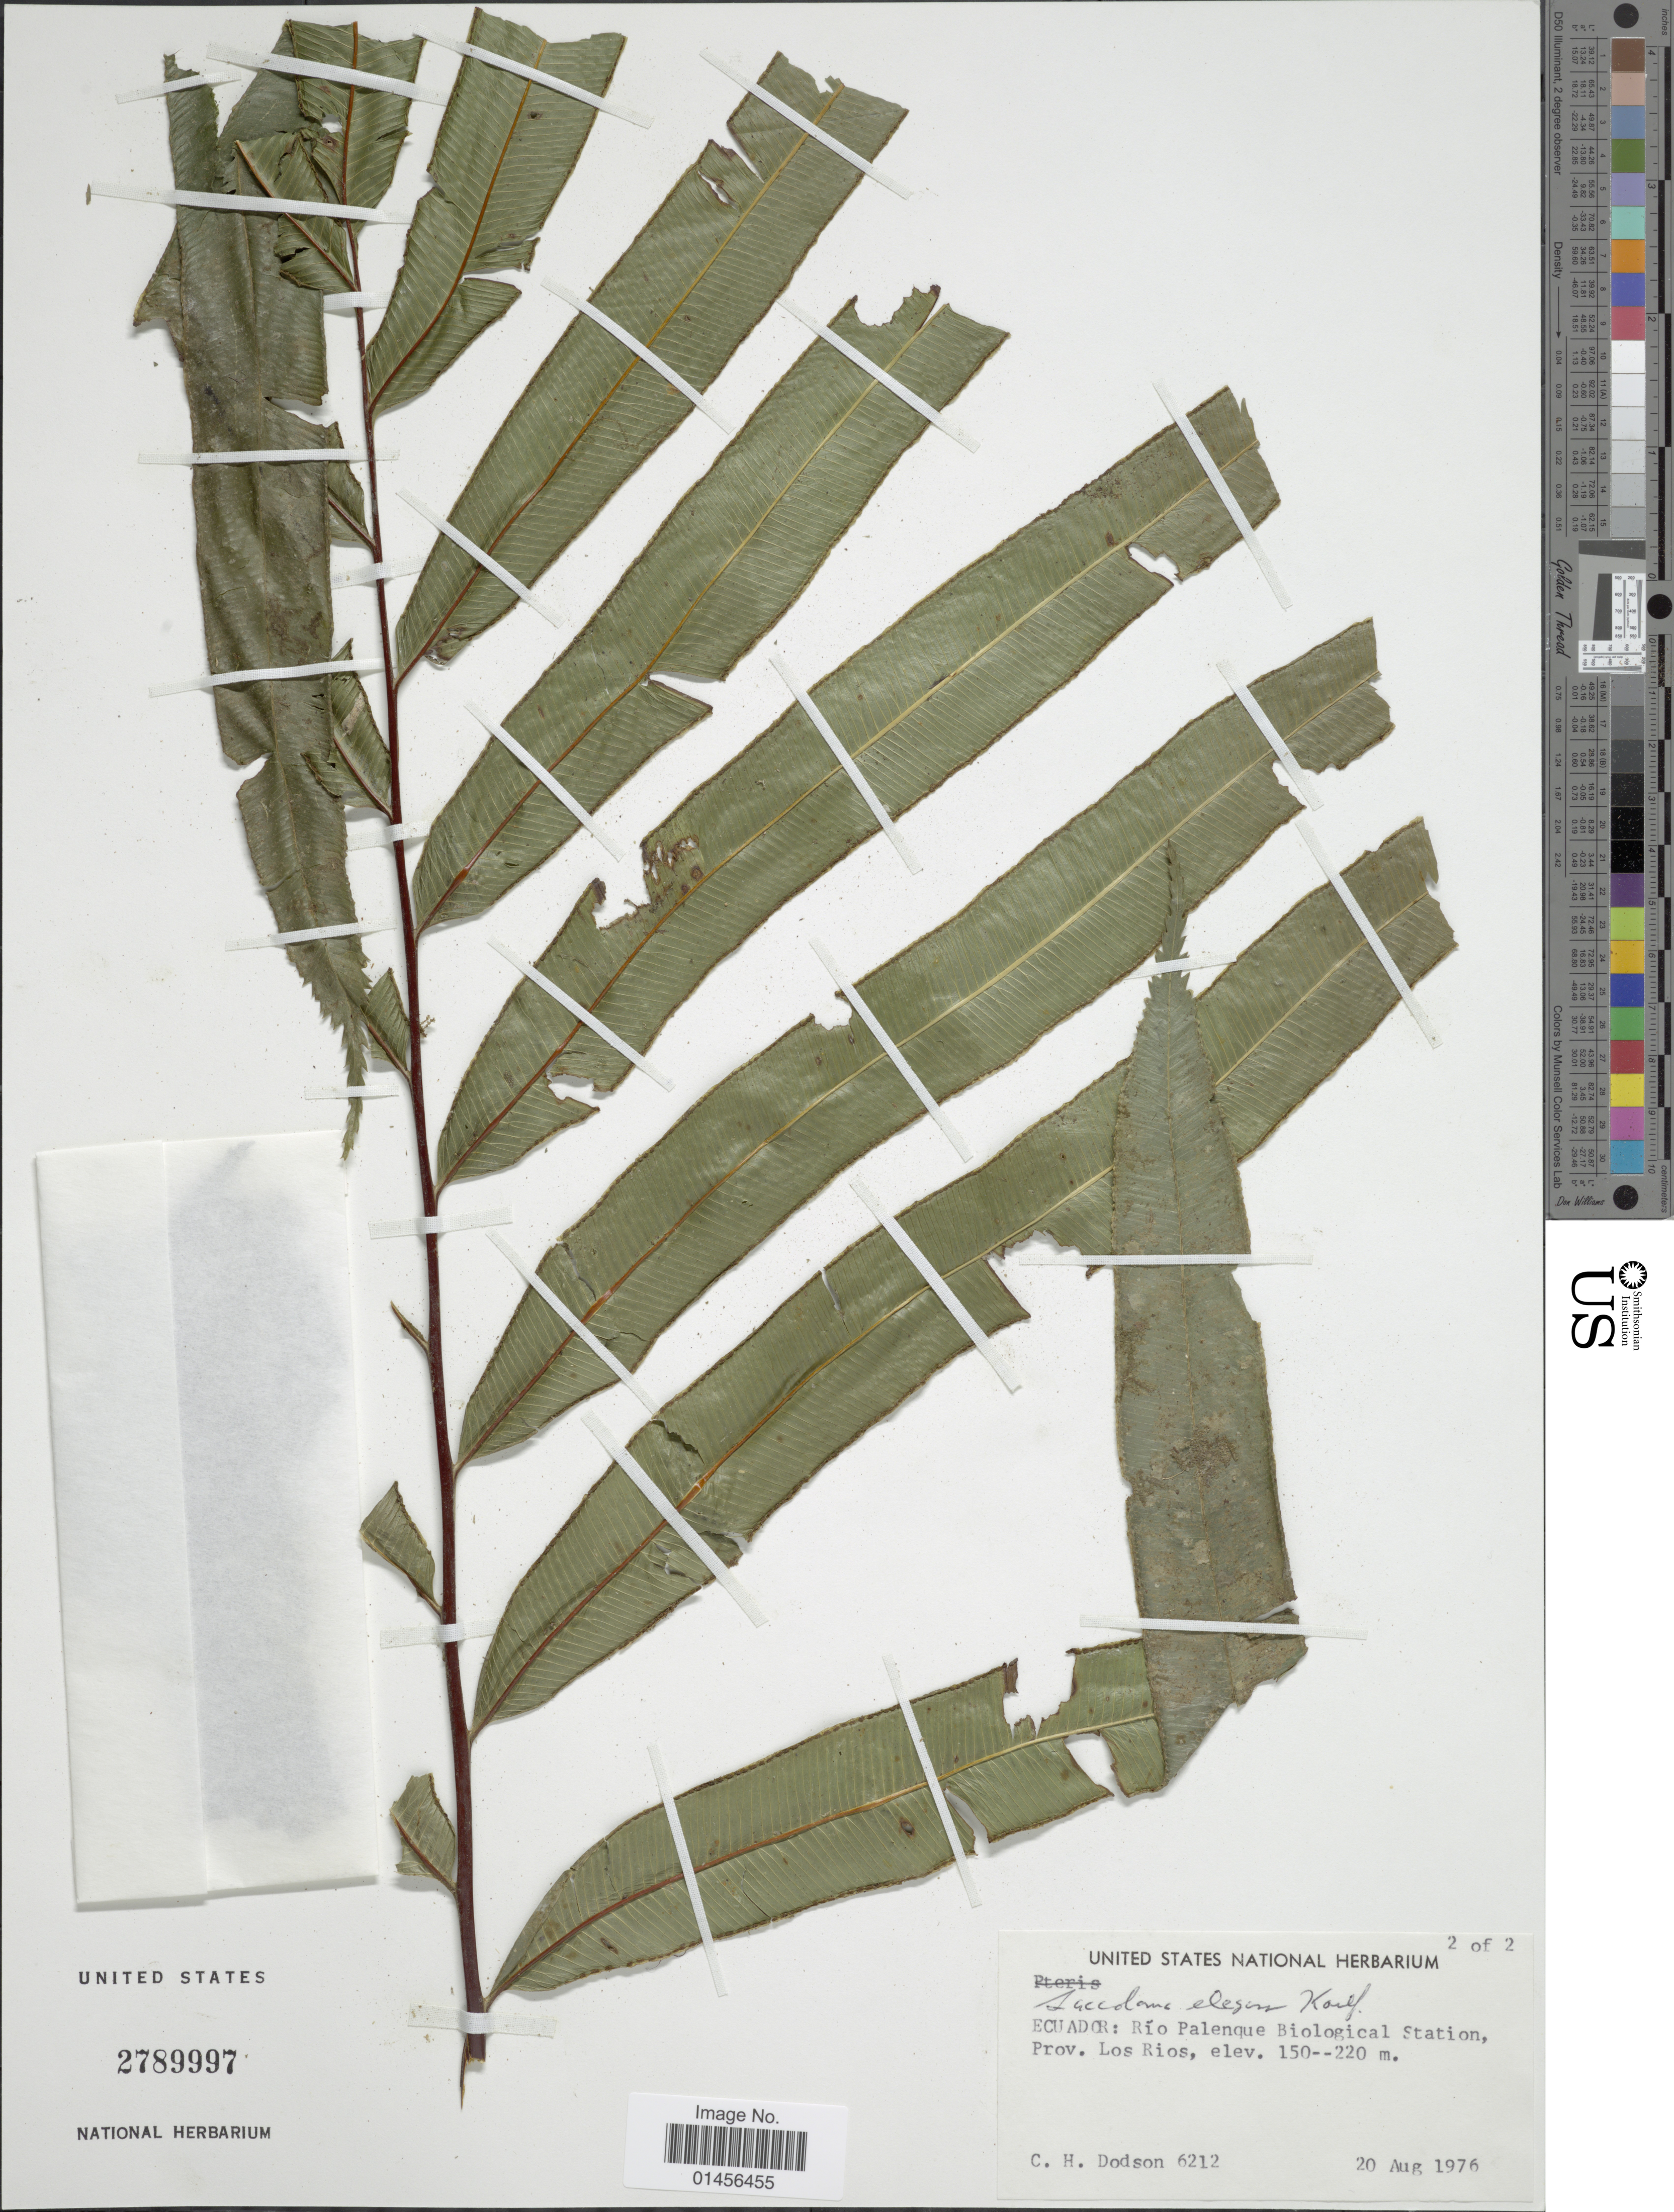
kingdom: Plantae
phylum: Tracheophyta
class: Polypodiopsida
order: Polypodiales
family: Saccolomataceae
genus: Saccoloma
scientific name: Saccoloma elegans subsp. chartaceum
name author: Cremers & K.U. Kramer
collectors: C. H. Dodson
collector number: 6212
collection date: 1976-08-20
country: Ecuador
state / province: Los Ríos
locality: Rio Paleque Biological Station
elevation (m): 150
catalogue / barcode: US 2789997